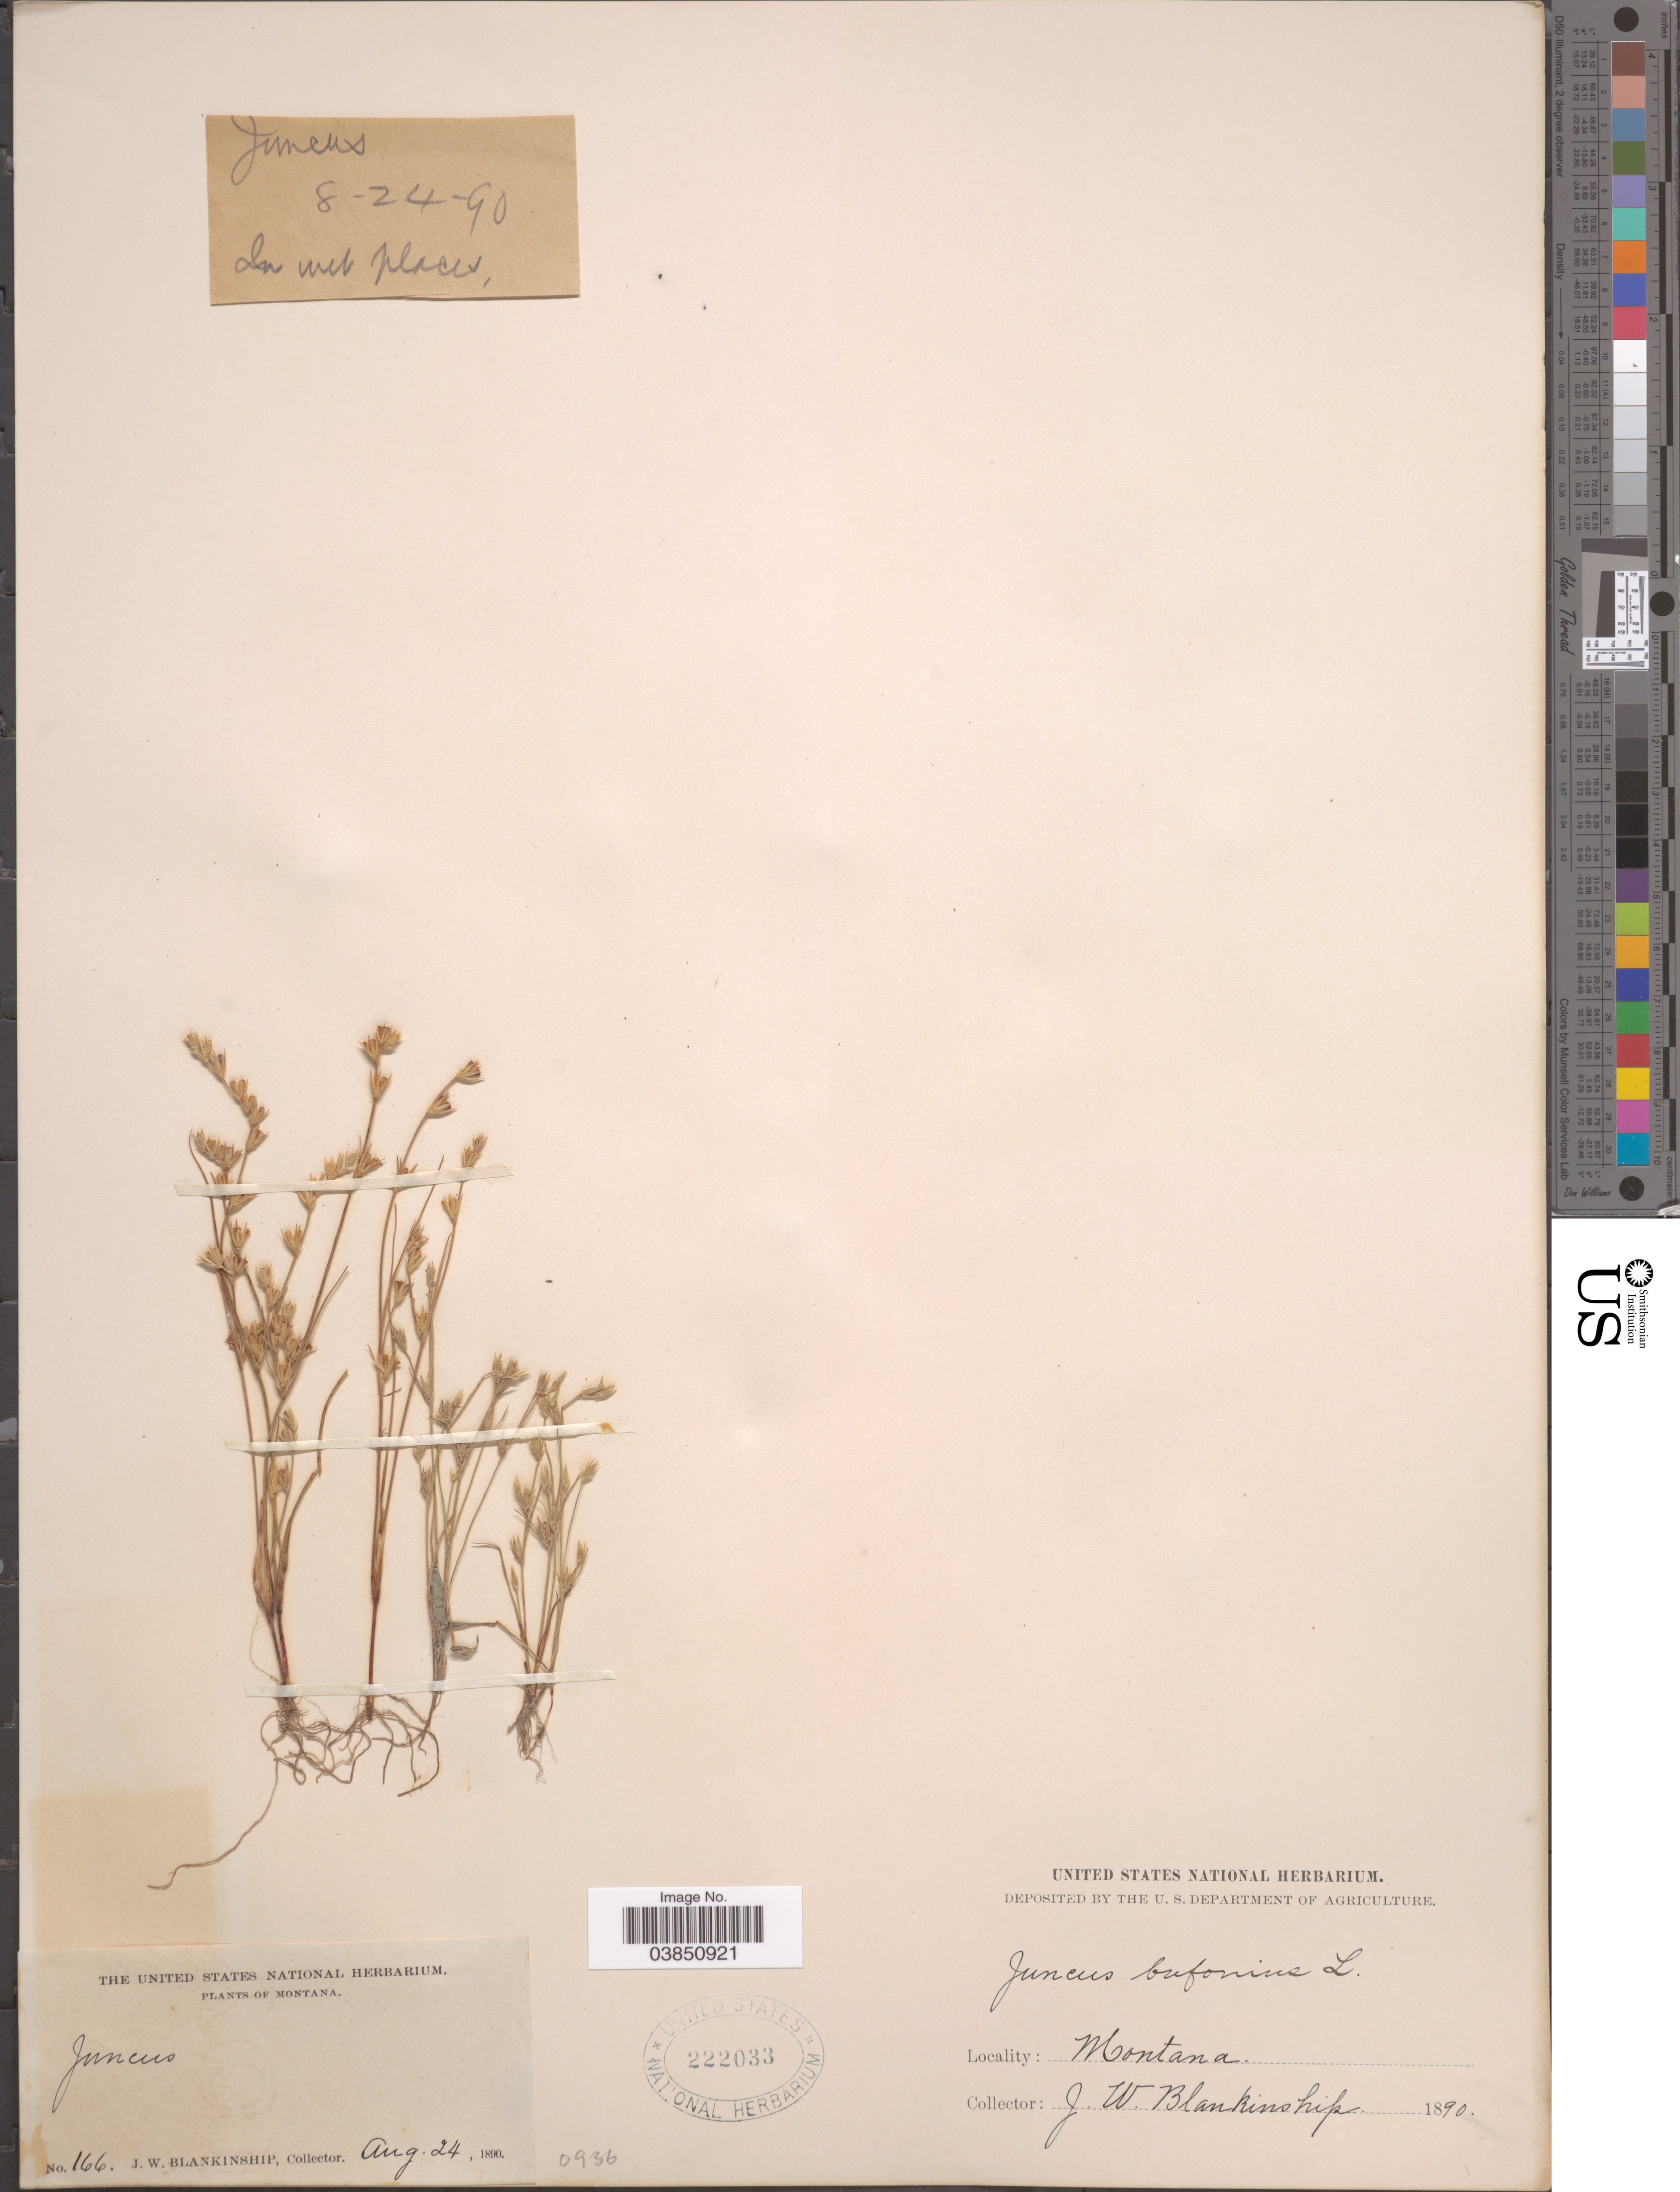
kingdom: Plantae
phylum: Tracheophyta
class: Liliopsida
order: Poales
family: Juncaceae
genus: Juncus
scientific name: Juncus bufonius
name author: L.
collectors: J. W. Blankinship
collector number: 166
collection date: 1890-08-24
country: United States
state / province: Montana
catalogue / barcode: US 222033